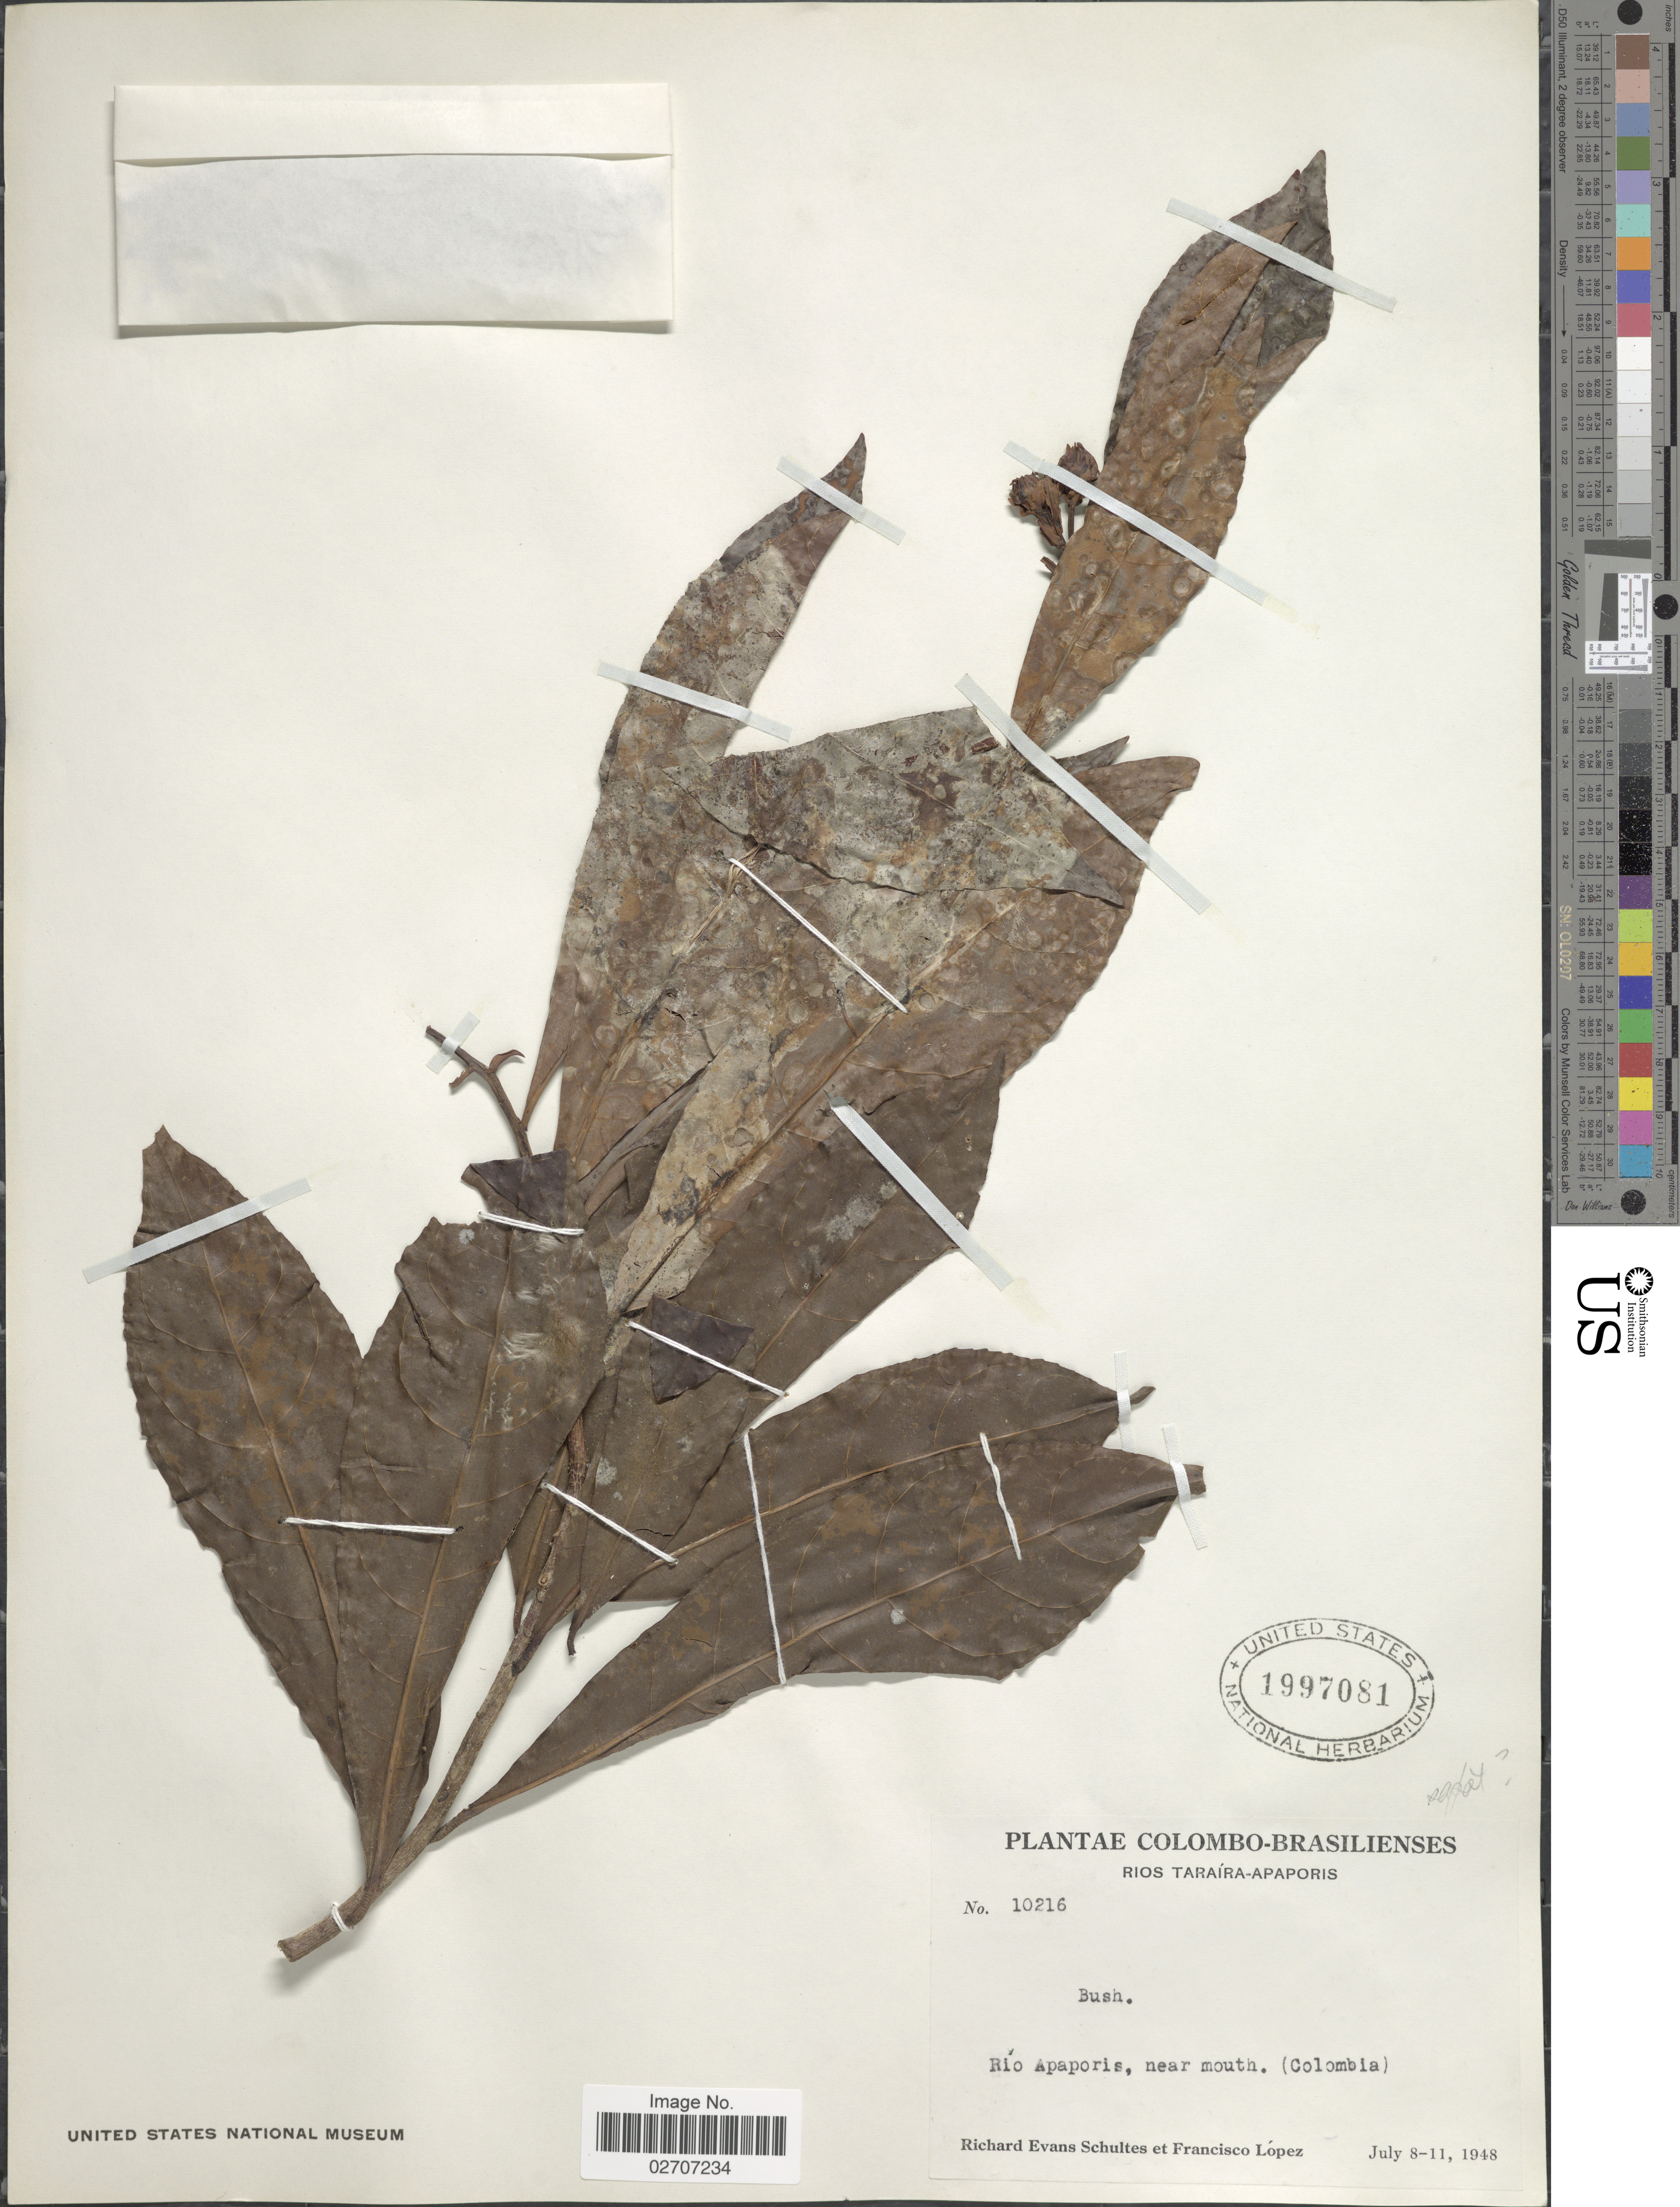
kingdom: Plantae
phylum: Tracheophyta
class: Magnoliopsida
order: Ericales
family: Sapotaceae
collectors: R. E. Schultes & F. Lopéz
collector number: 10216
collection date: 1948-07-08/1948-07-11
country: Colombia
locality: Colombo-Brasilienses, Rios Taraira-Apaporis. Rio Apaporis, near mouth. (Colombia)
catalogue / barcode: US 1997081